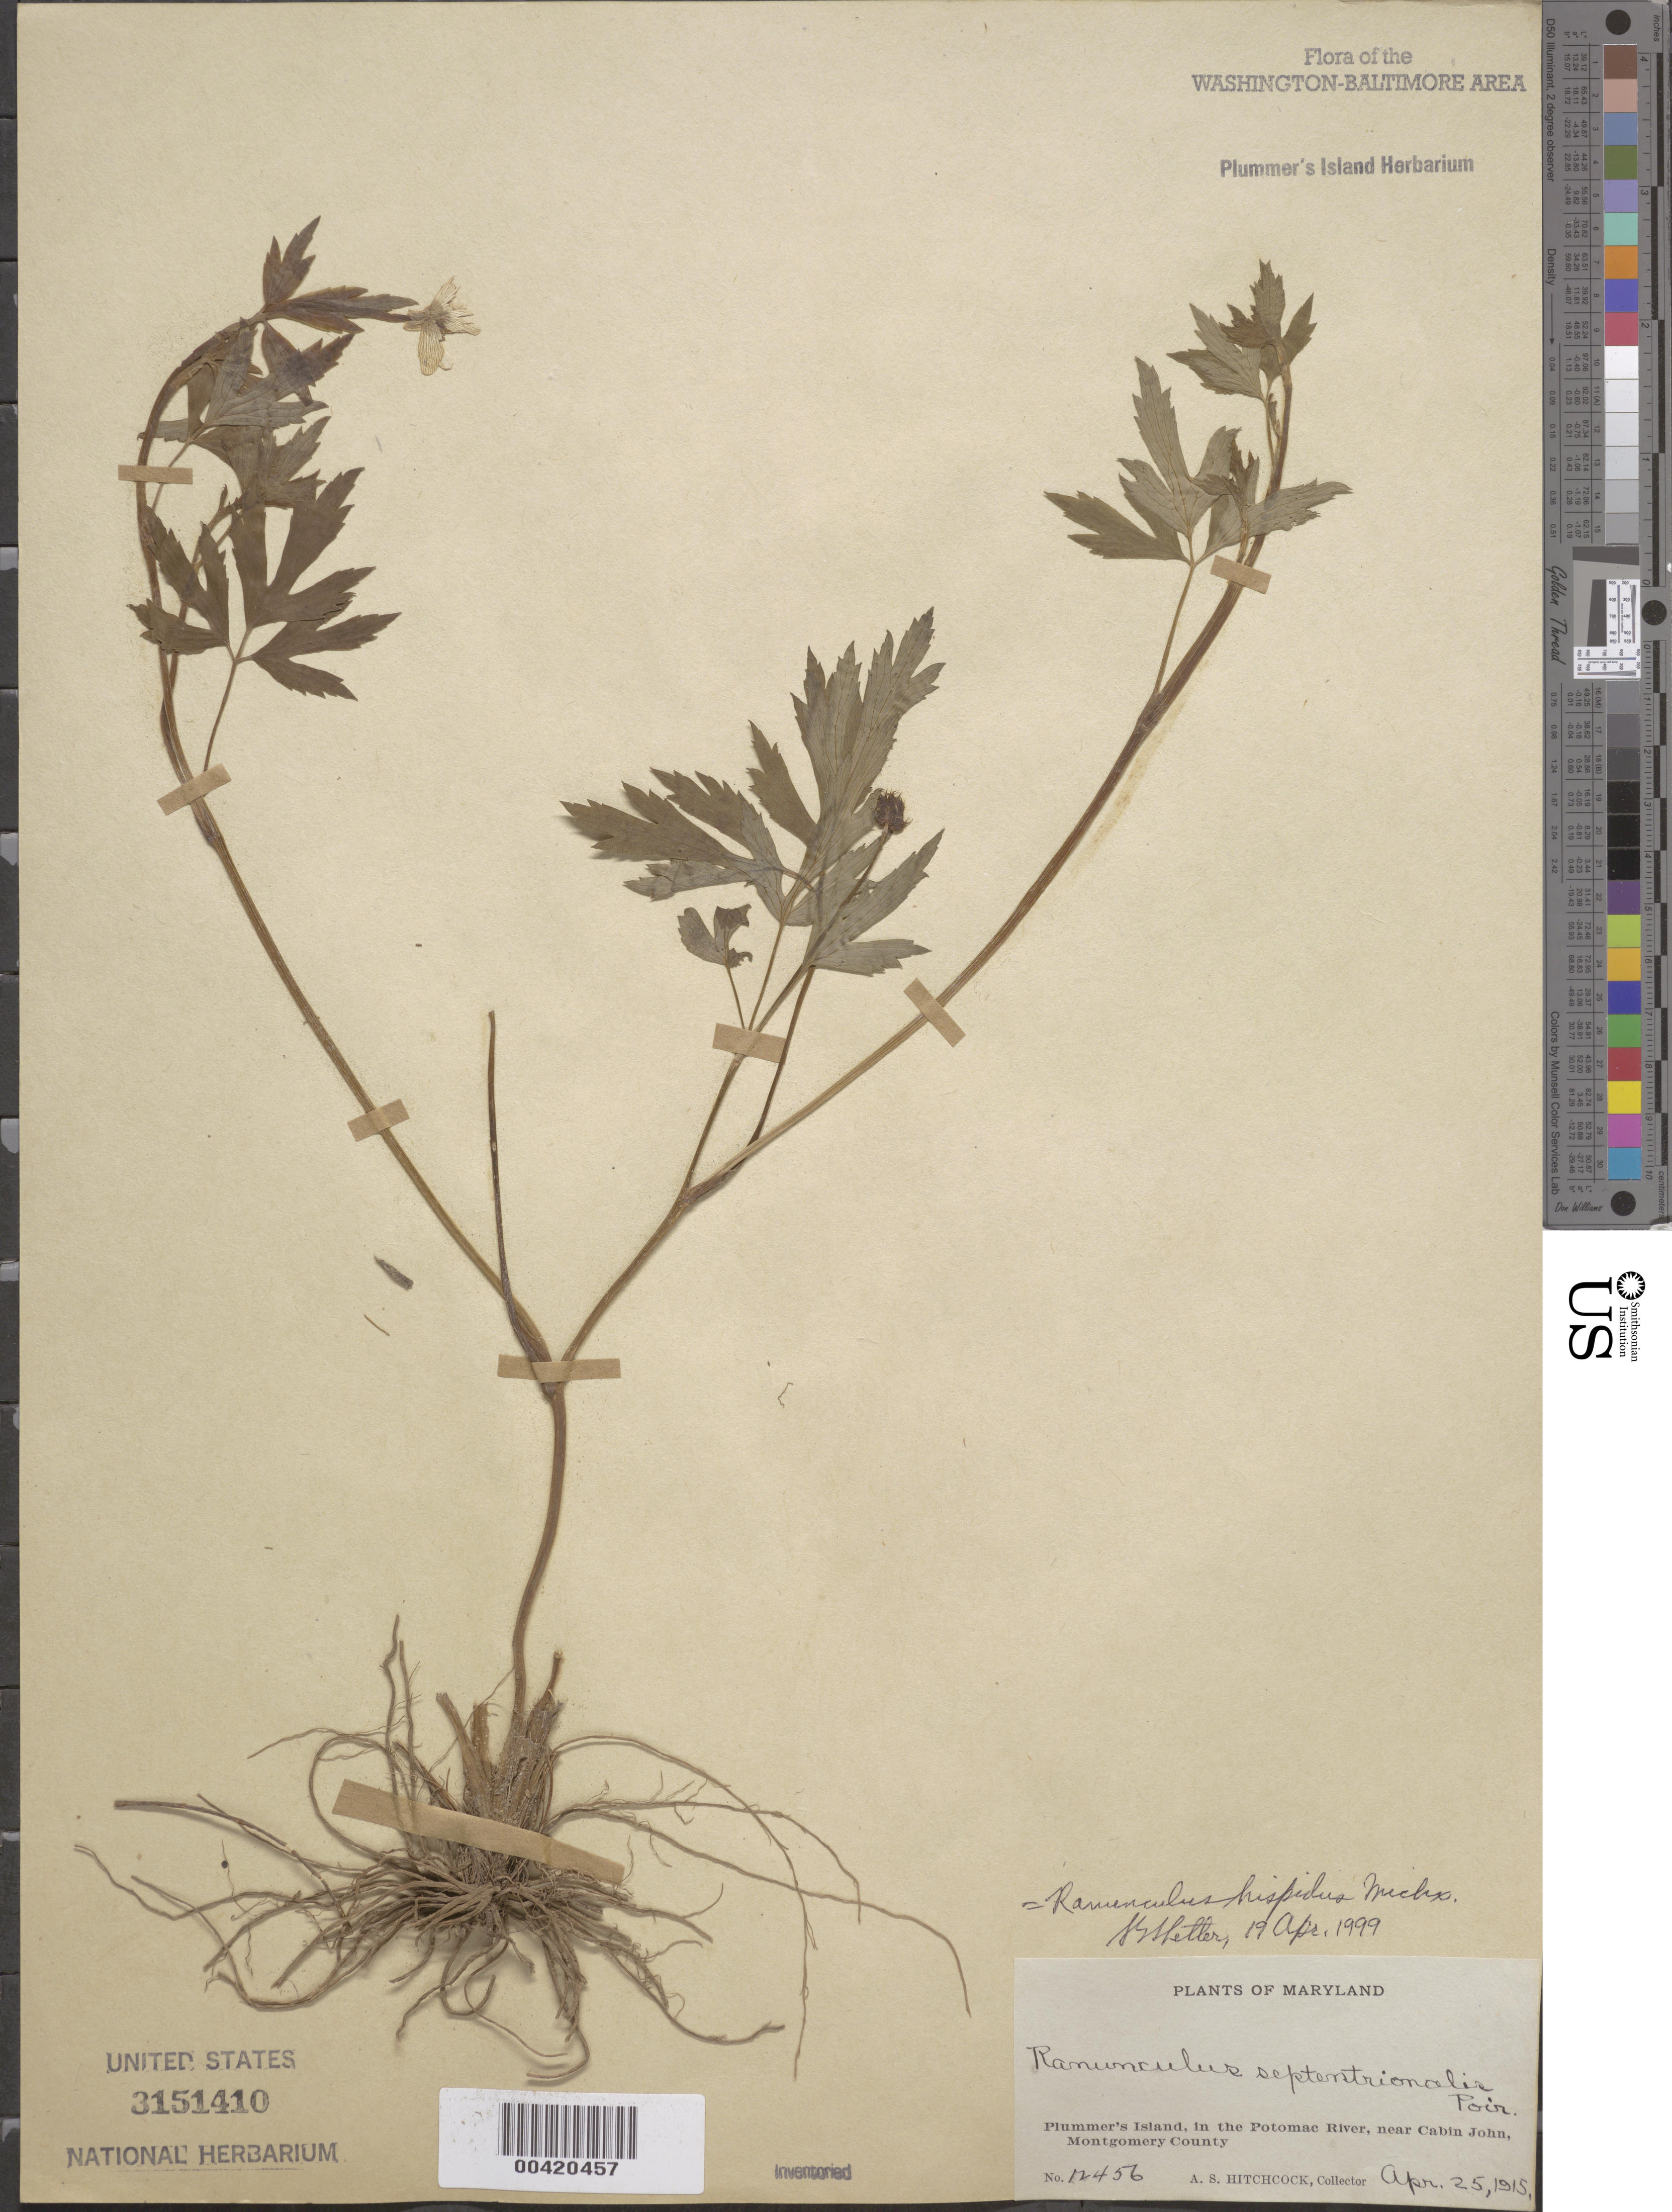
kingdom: Plantae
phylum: Tracheophyta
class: Magnoliopsida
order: Ranunculales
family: Ranunculaceae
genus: Ranunculus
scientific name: Ranunculus hispidus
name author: Michx.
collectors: A. S. Hitchcock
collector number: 12456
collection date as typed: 25 Apr 1915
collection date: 1915-04-25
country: United States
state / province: Maryland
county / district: Montgomery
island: Plummers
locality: Plummer's Island C. & O. Canal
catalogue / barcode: US 3151410